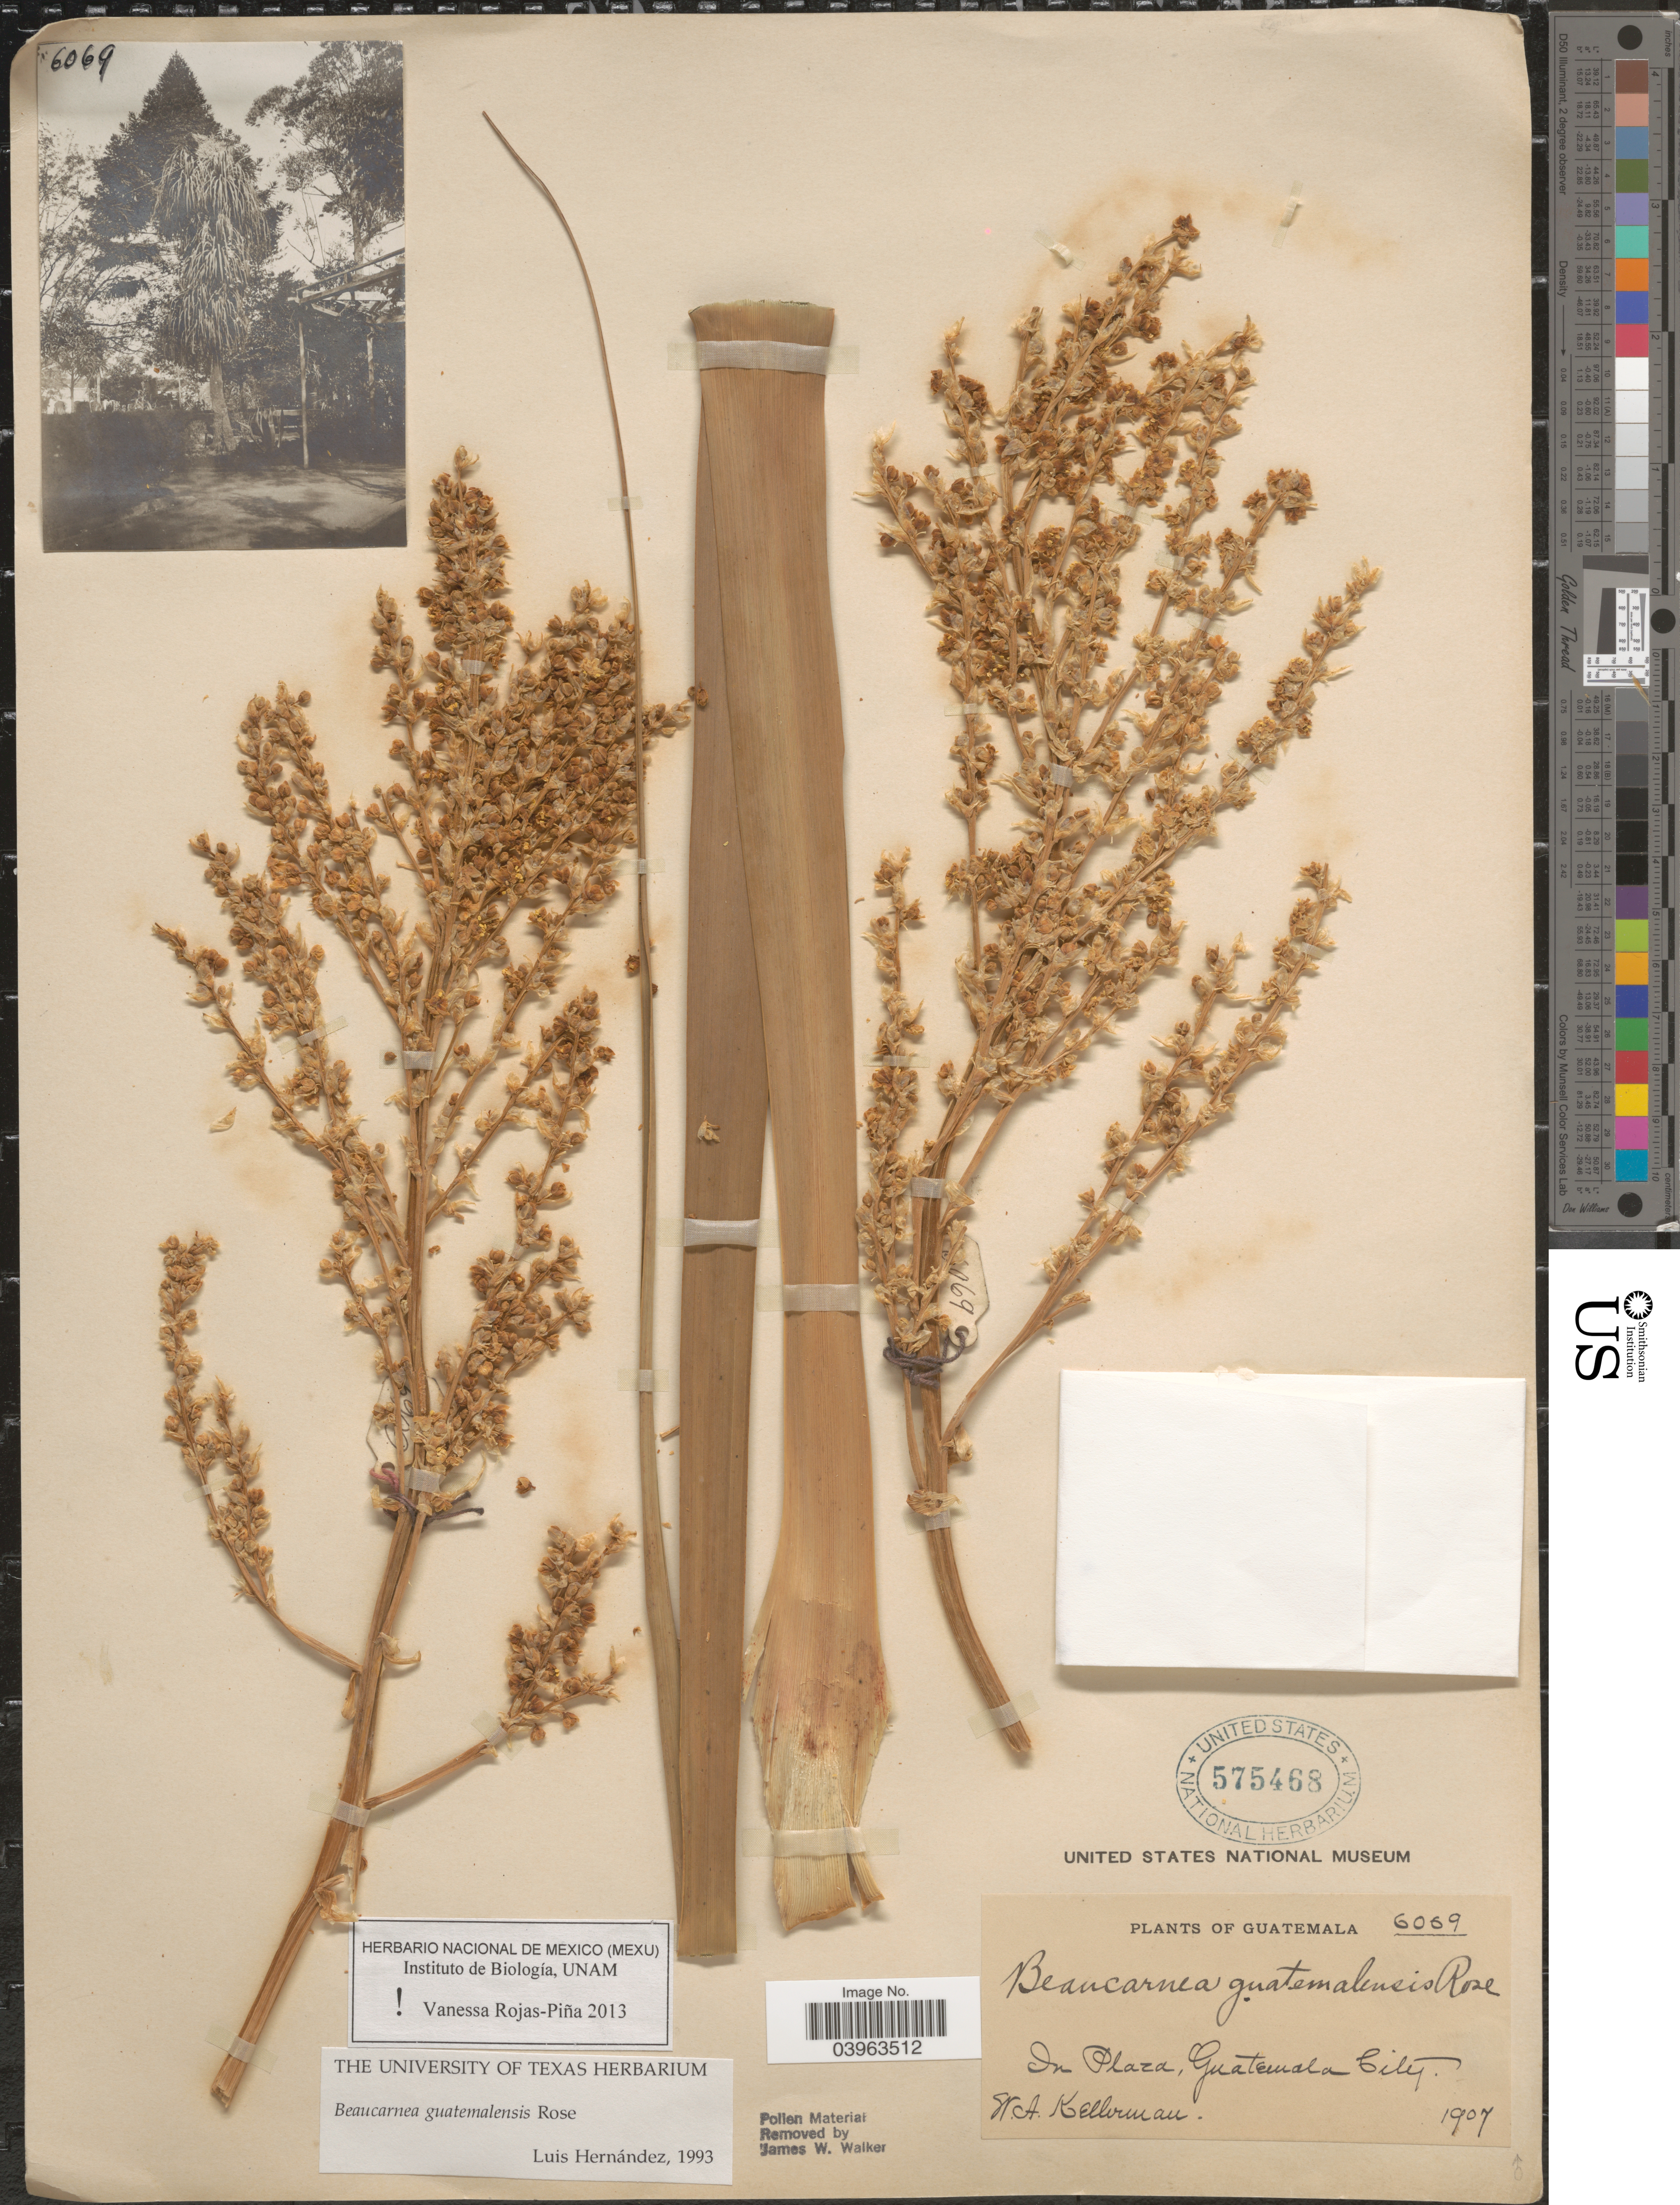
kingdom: Plantae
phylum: Tracheophyta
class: Liliopsida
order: Asparagales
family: Asparagaceae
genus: Beaucarnea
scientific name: Beaucarnea guatemalensis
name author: Rose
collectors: W. Kellerman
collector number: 6059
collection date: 1907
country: Guatemala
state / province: Guatemala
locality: In Plaza, Guatemala City.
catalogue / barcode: US 575468